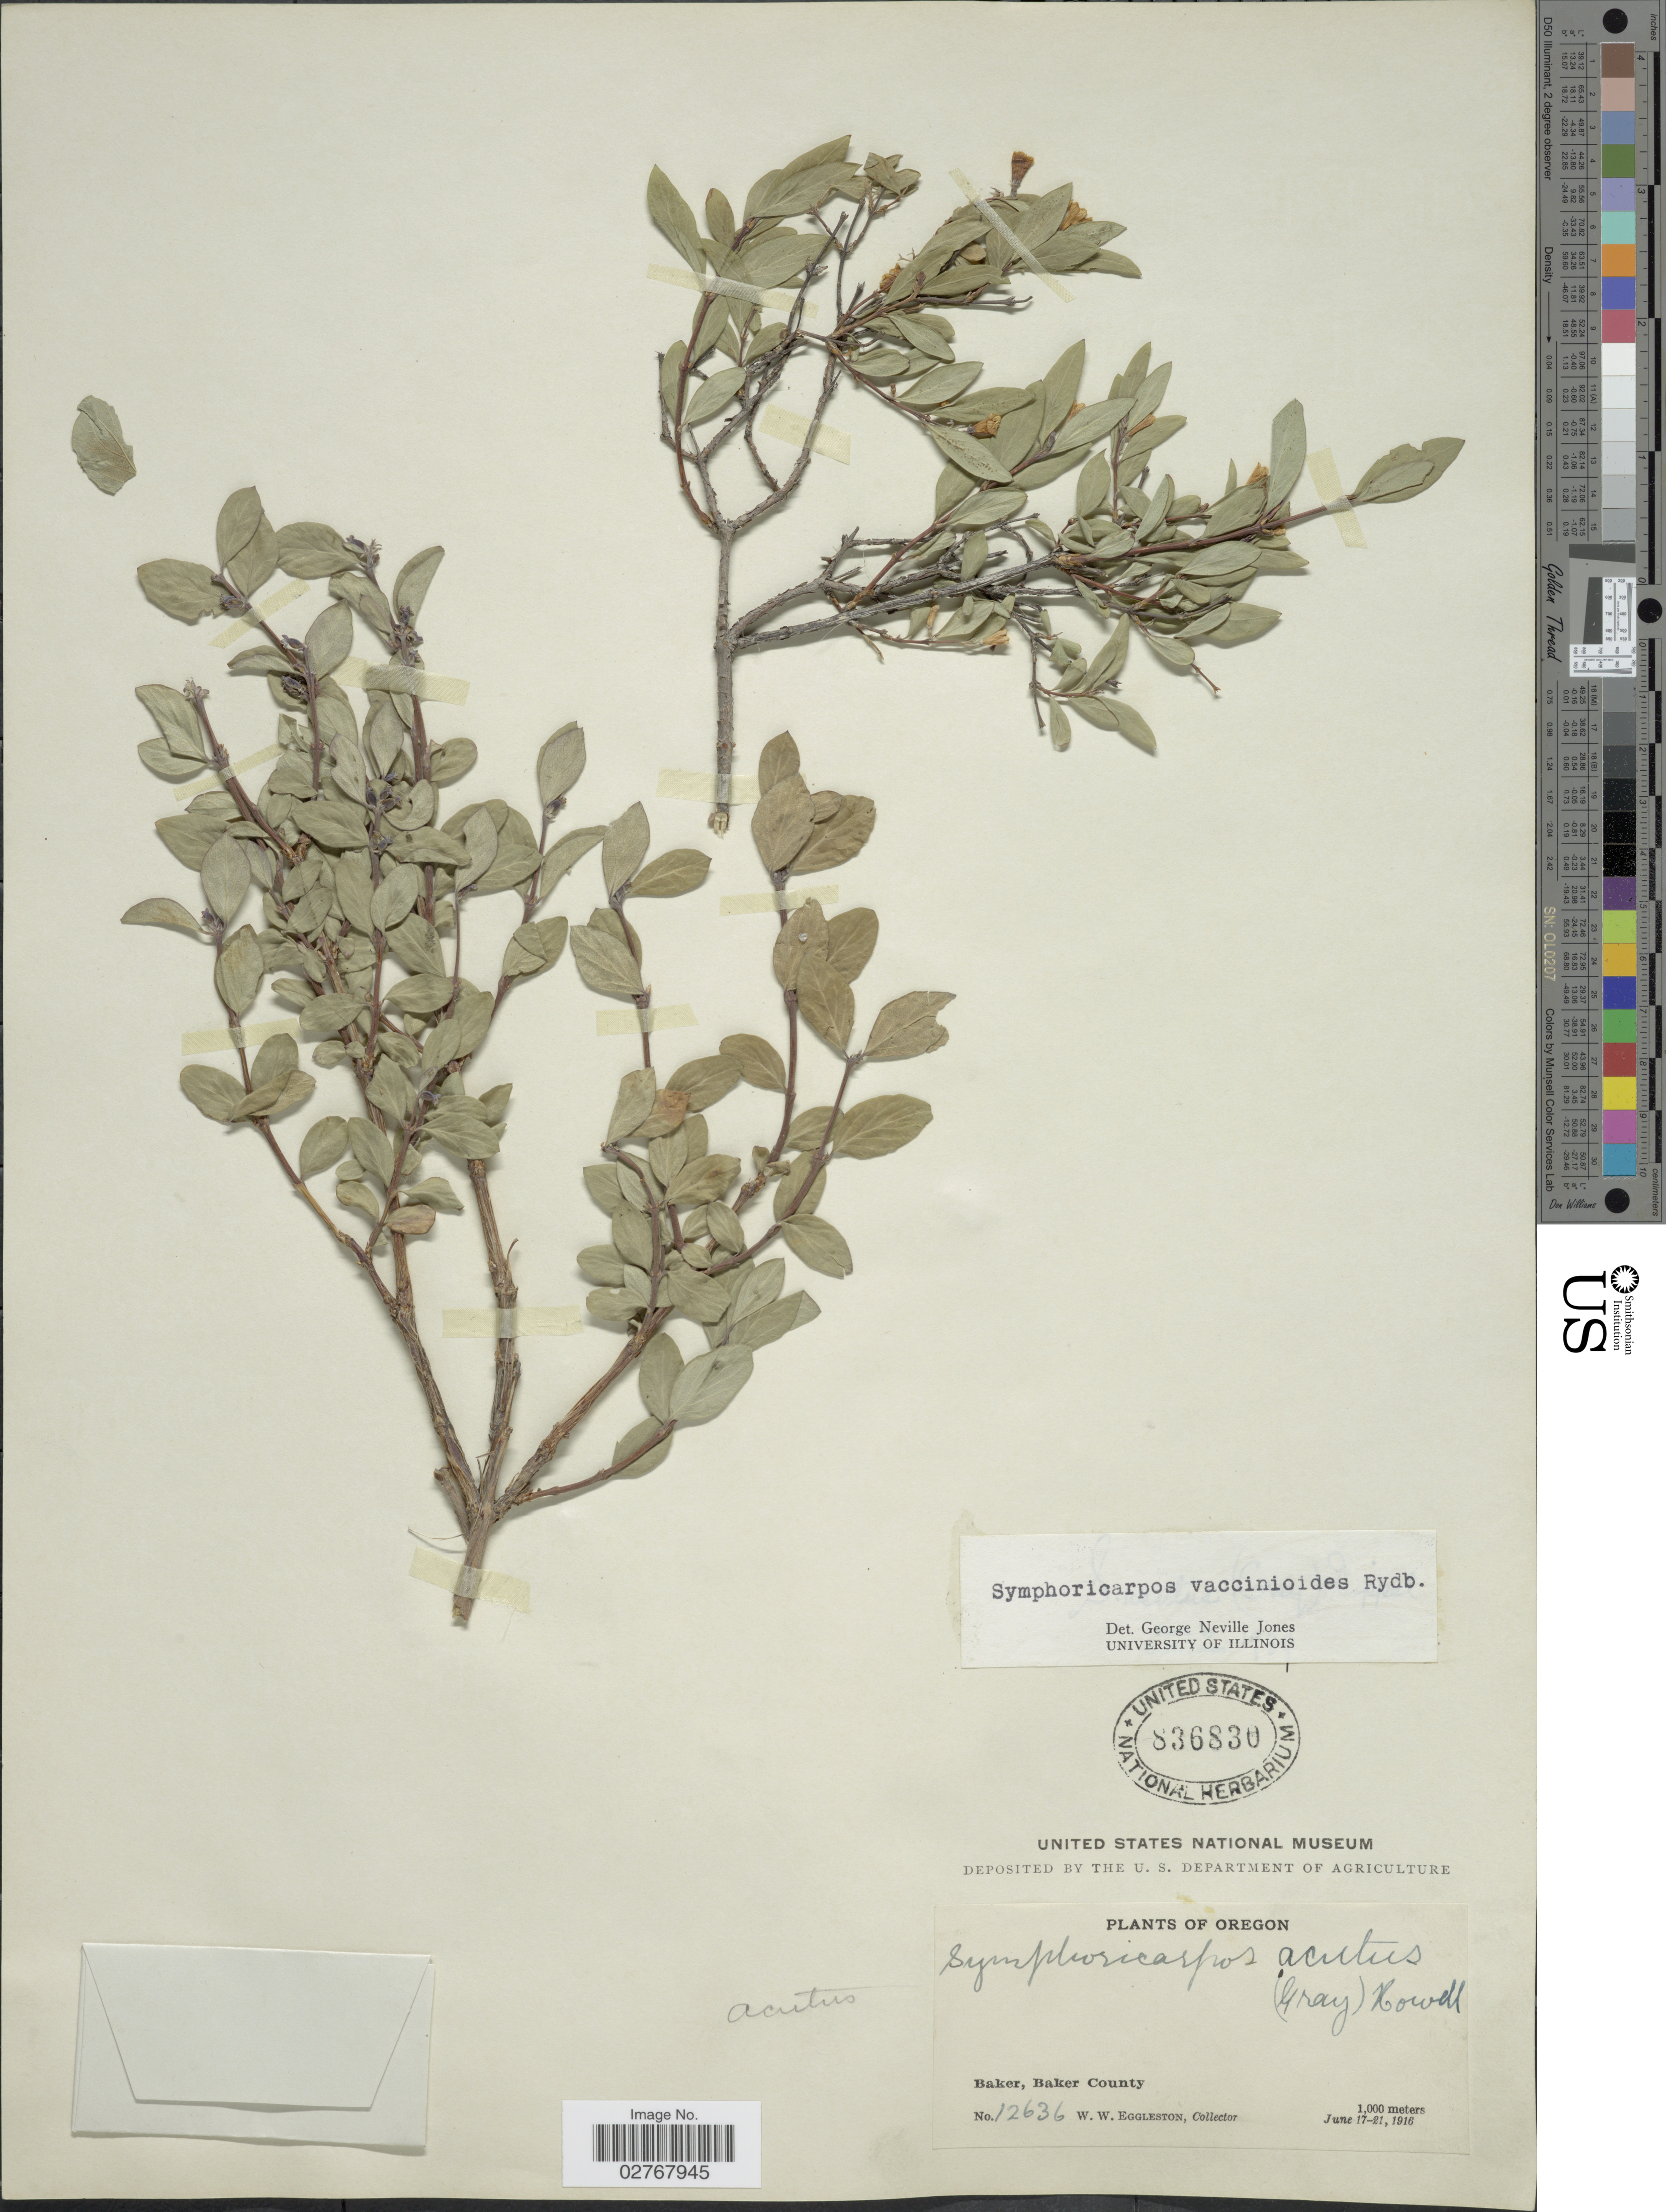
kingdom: Plantae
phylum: Tracheophyta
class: Magnoliopsida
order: Dipsacales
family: Caprifoliaceae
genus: Symphoricarpos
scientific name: Symphoricarpos vaccinioides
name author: Rydb.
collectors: W. W. Eggleston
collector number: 12636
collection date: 1916-06-17/1916-06-21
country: United States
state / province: Oregon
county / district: Baker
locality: Baker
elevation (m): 1000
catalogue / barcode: US 836830